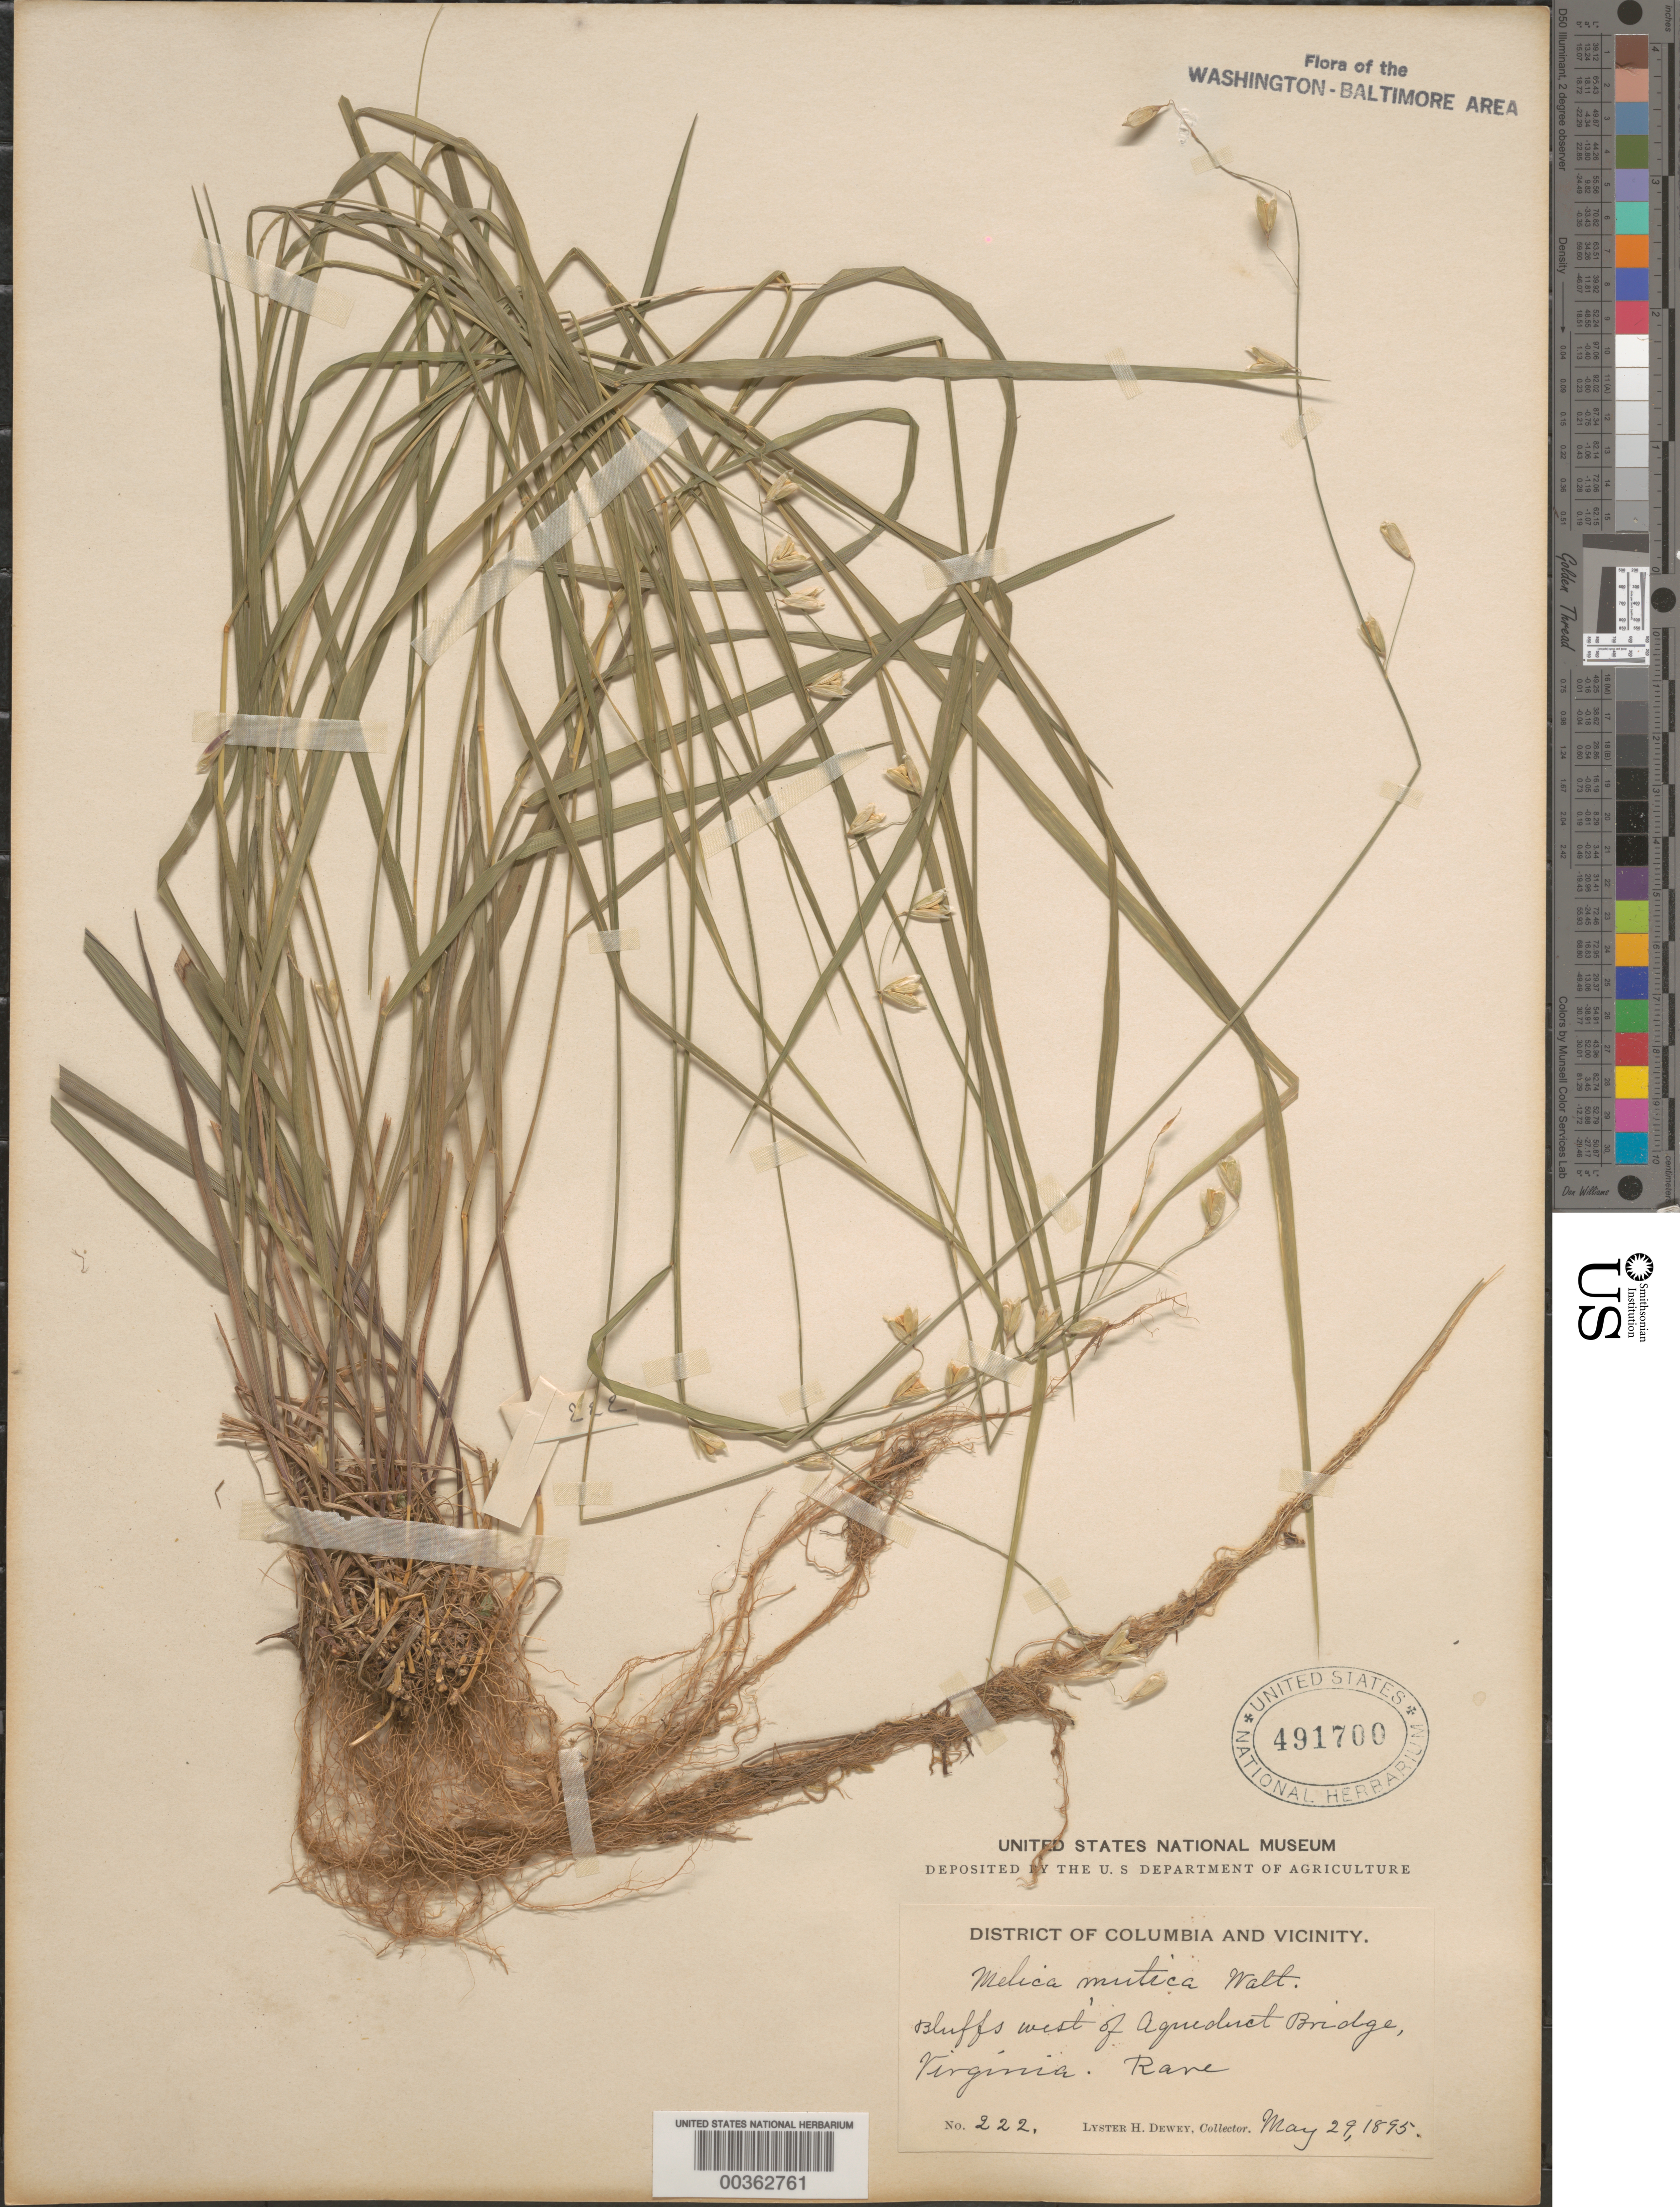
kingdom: Plantae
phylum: Tracheophyta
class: Liliopsida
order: Poales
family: Poaceae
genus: Melica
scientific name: Melica mutica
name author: Walter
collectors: L. H. Dewey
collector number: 222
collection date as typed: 29 May 1895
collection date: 1895-05-29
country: United States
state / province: Virginia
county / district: Fairfax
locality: W of Aqueduct Bridge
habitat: Bluffs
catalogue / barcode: US 491700